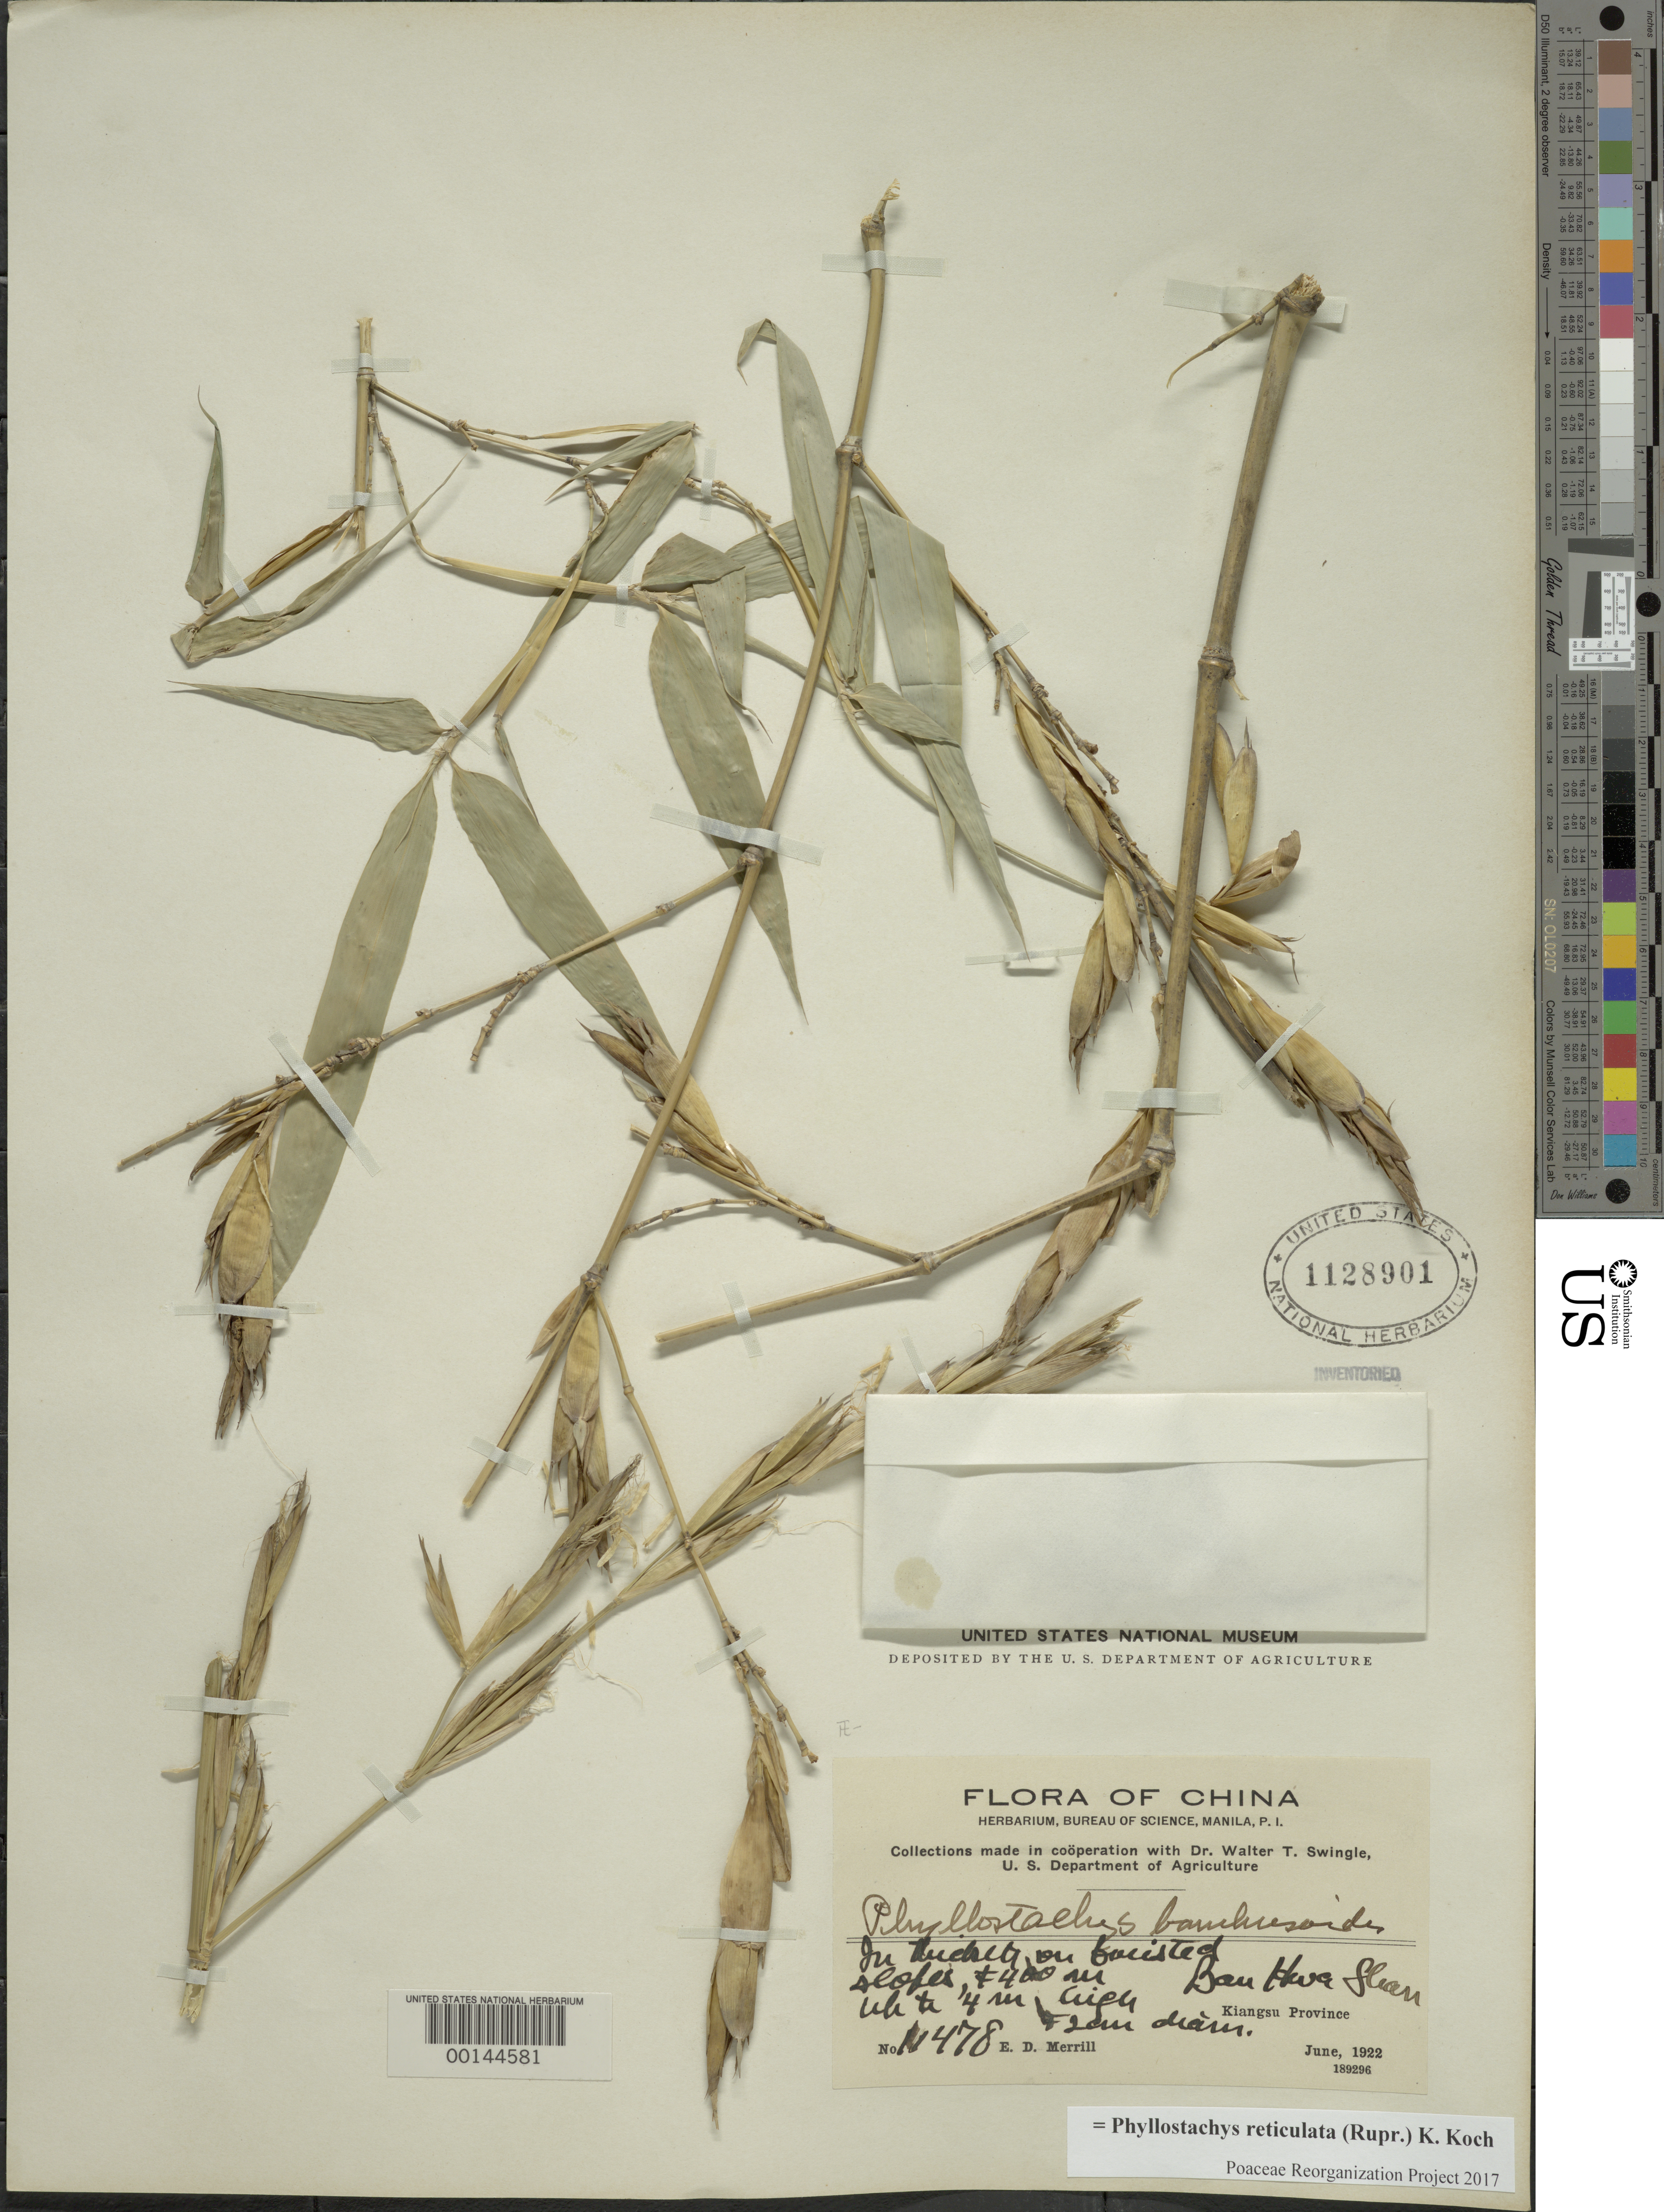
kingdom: Plantae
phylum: Tracheophyta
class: Liliopsida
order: Poales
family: Poaceae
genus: Phyllostachys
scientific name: Phyllostachys reticulata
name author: (Rupr.) K. Koch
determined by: Poaceae Reorganization Project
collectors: E. D. Merrill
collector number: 11478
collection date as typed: Jun 1922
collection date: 1922-06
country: China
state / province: Jiangsu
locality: Bau hwa shan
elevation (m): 400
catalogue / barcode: US 1128901